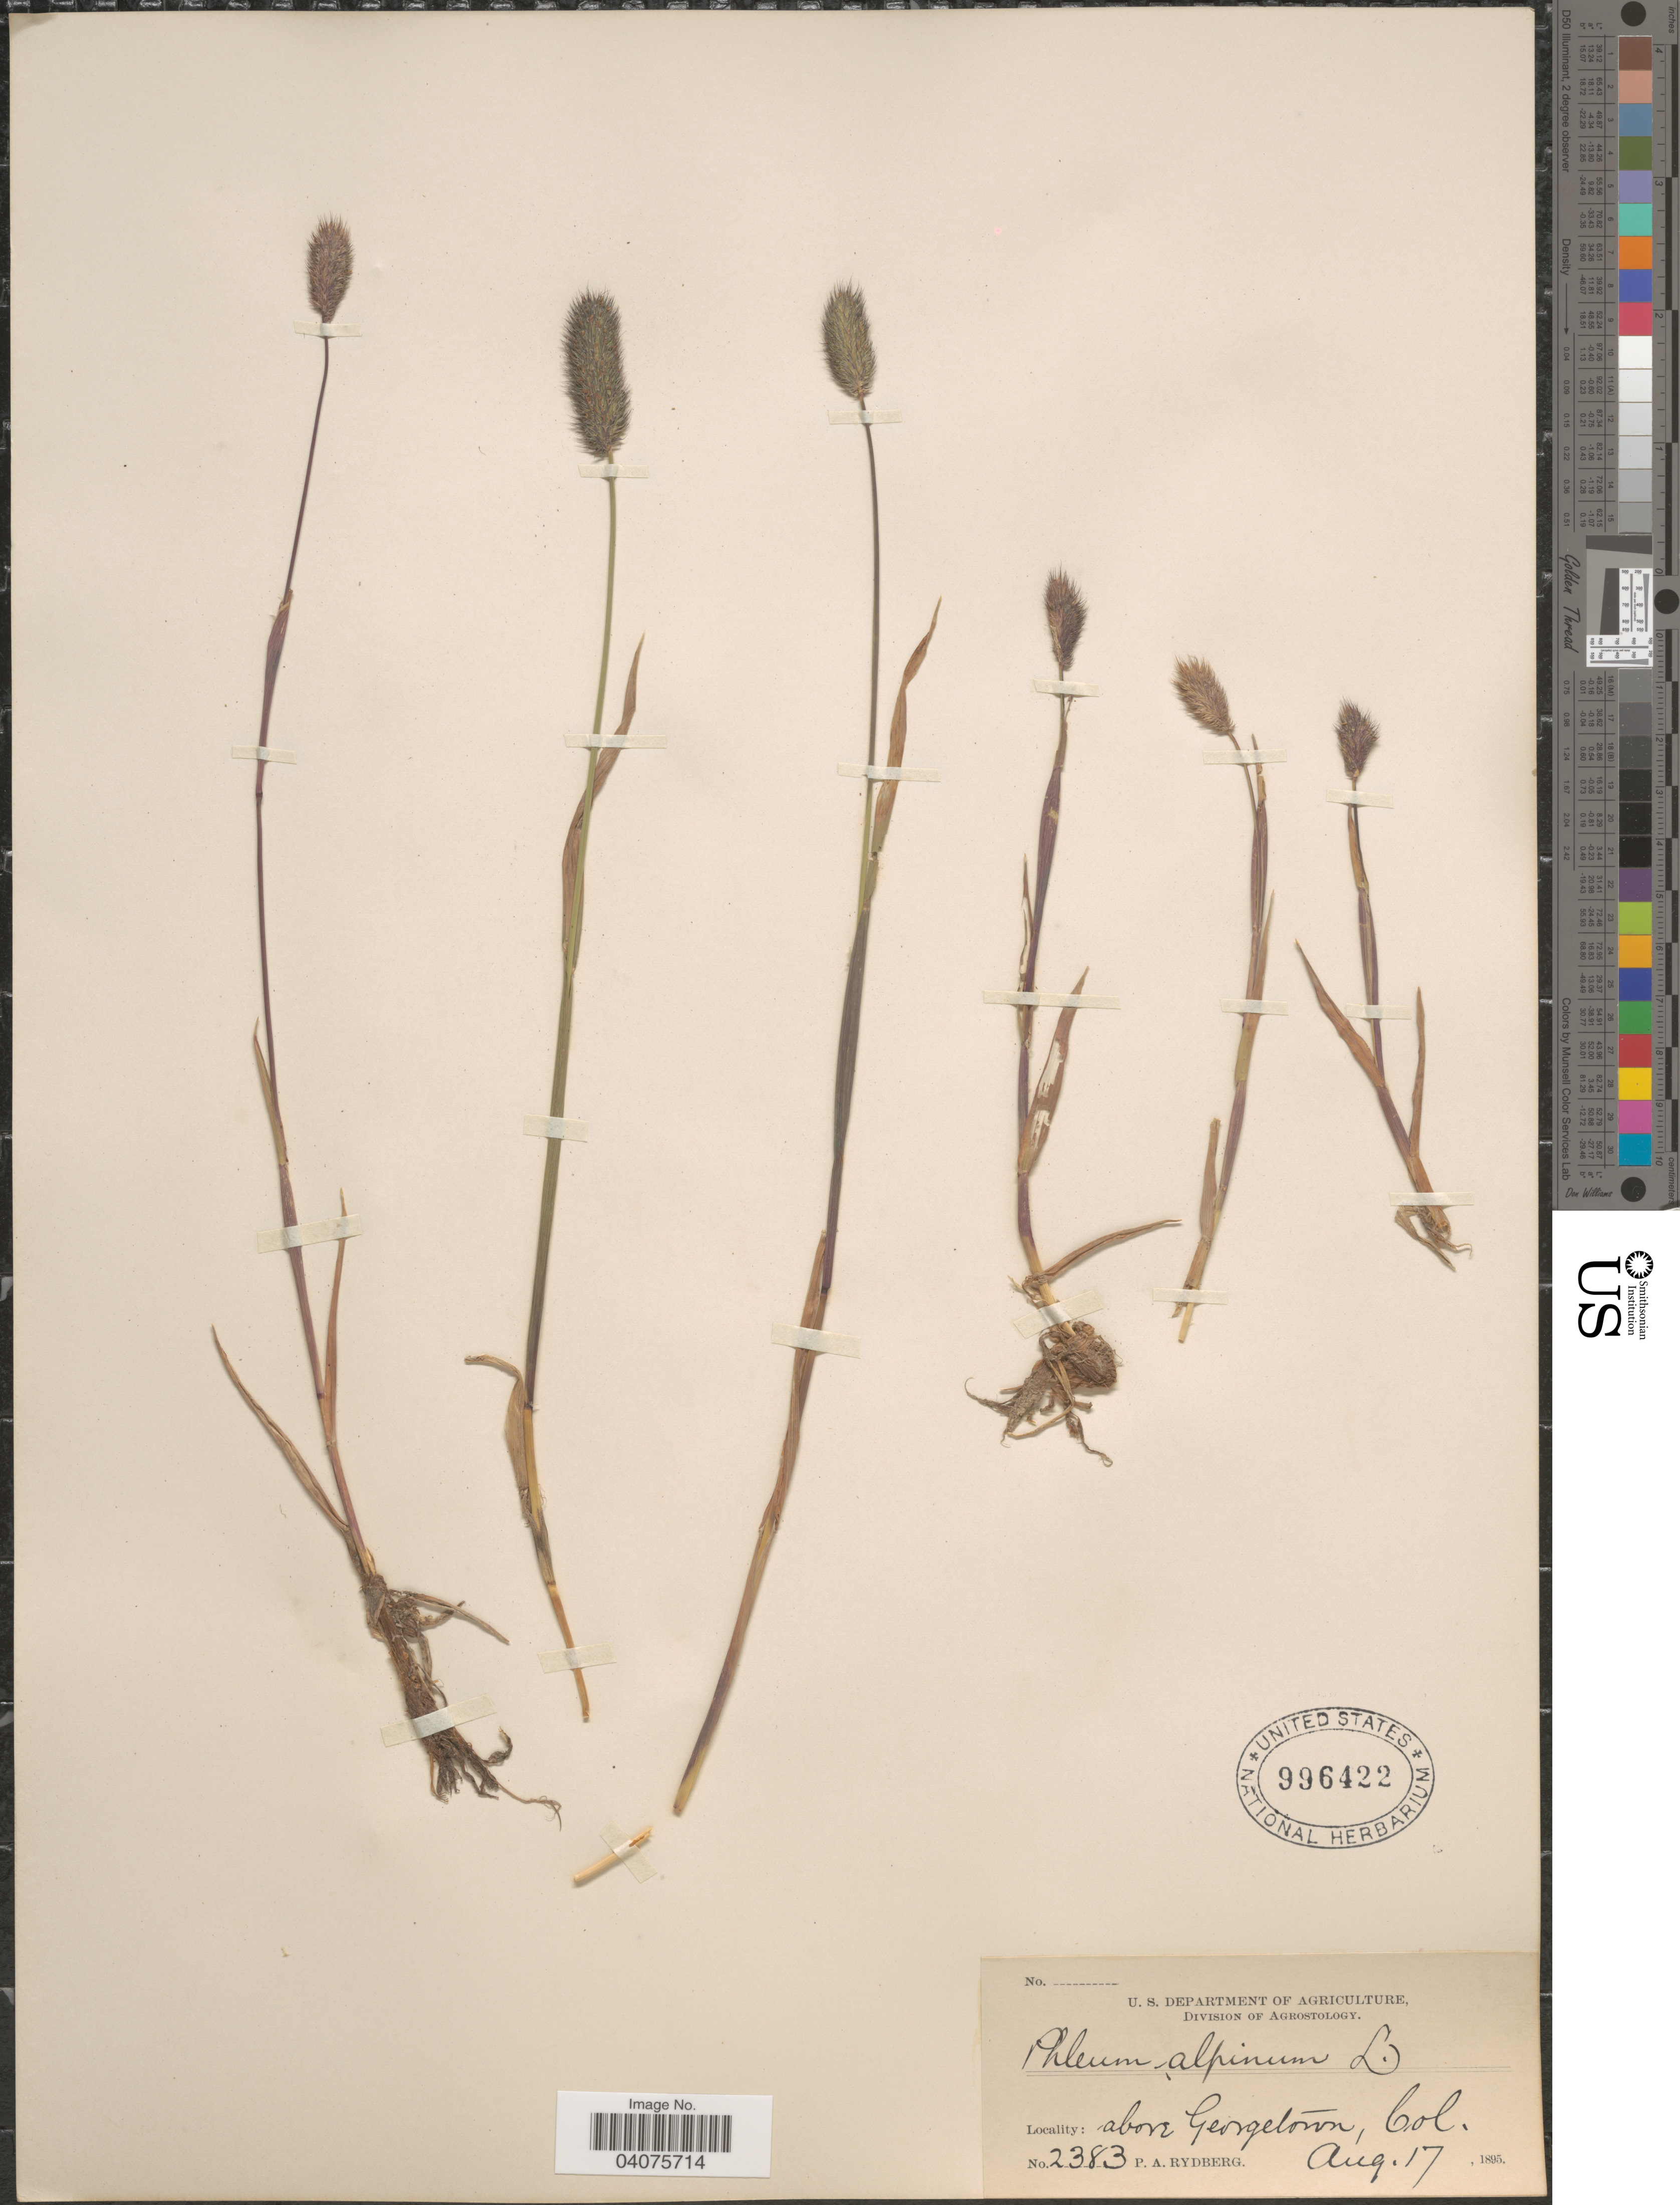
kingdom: Plantae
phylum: Tracheophyta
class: Liliopsida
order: Poales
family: Poaceae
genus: Phleum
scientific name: Phleum alpinum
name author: L.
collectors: P. A. Rydberg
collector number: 2383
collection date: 1895-08-17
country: United States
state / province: Colorado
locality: Above Georgetown.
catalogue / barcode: US 996422